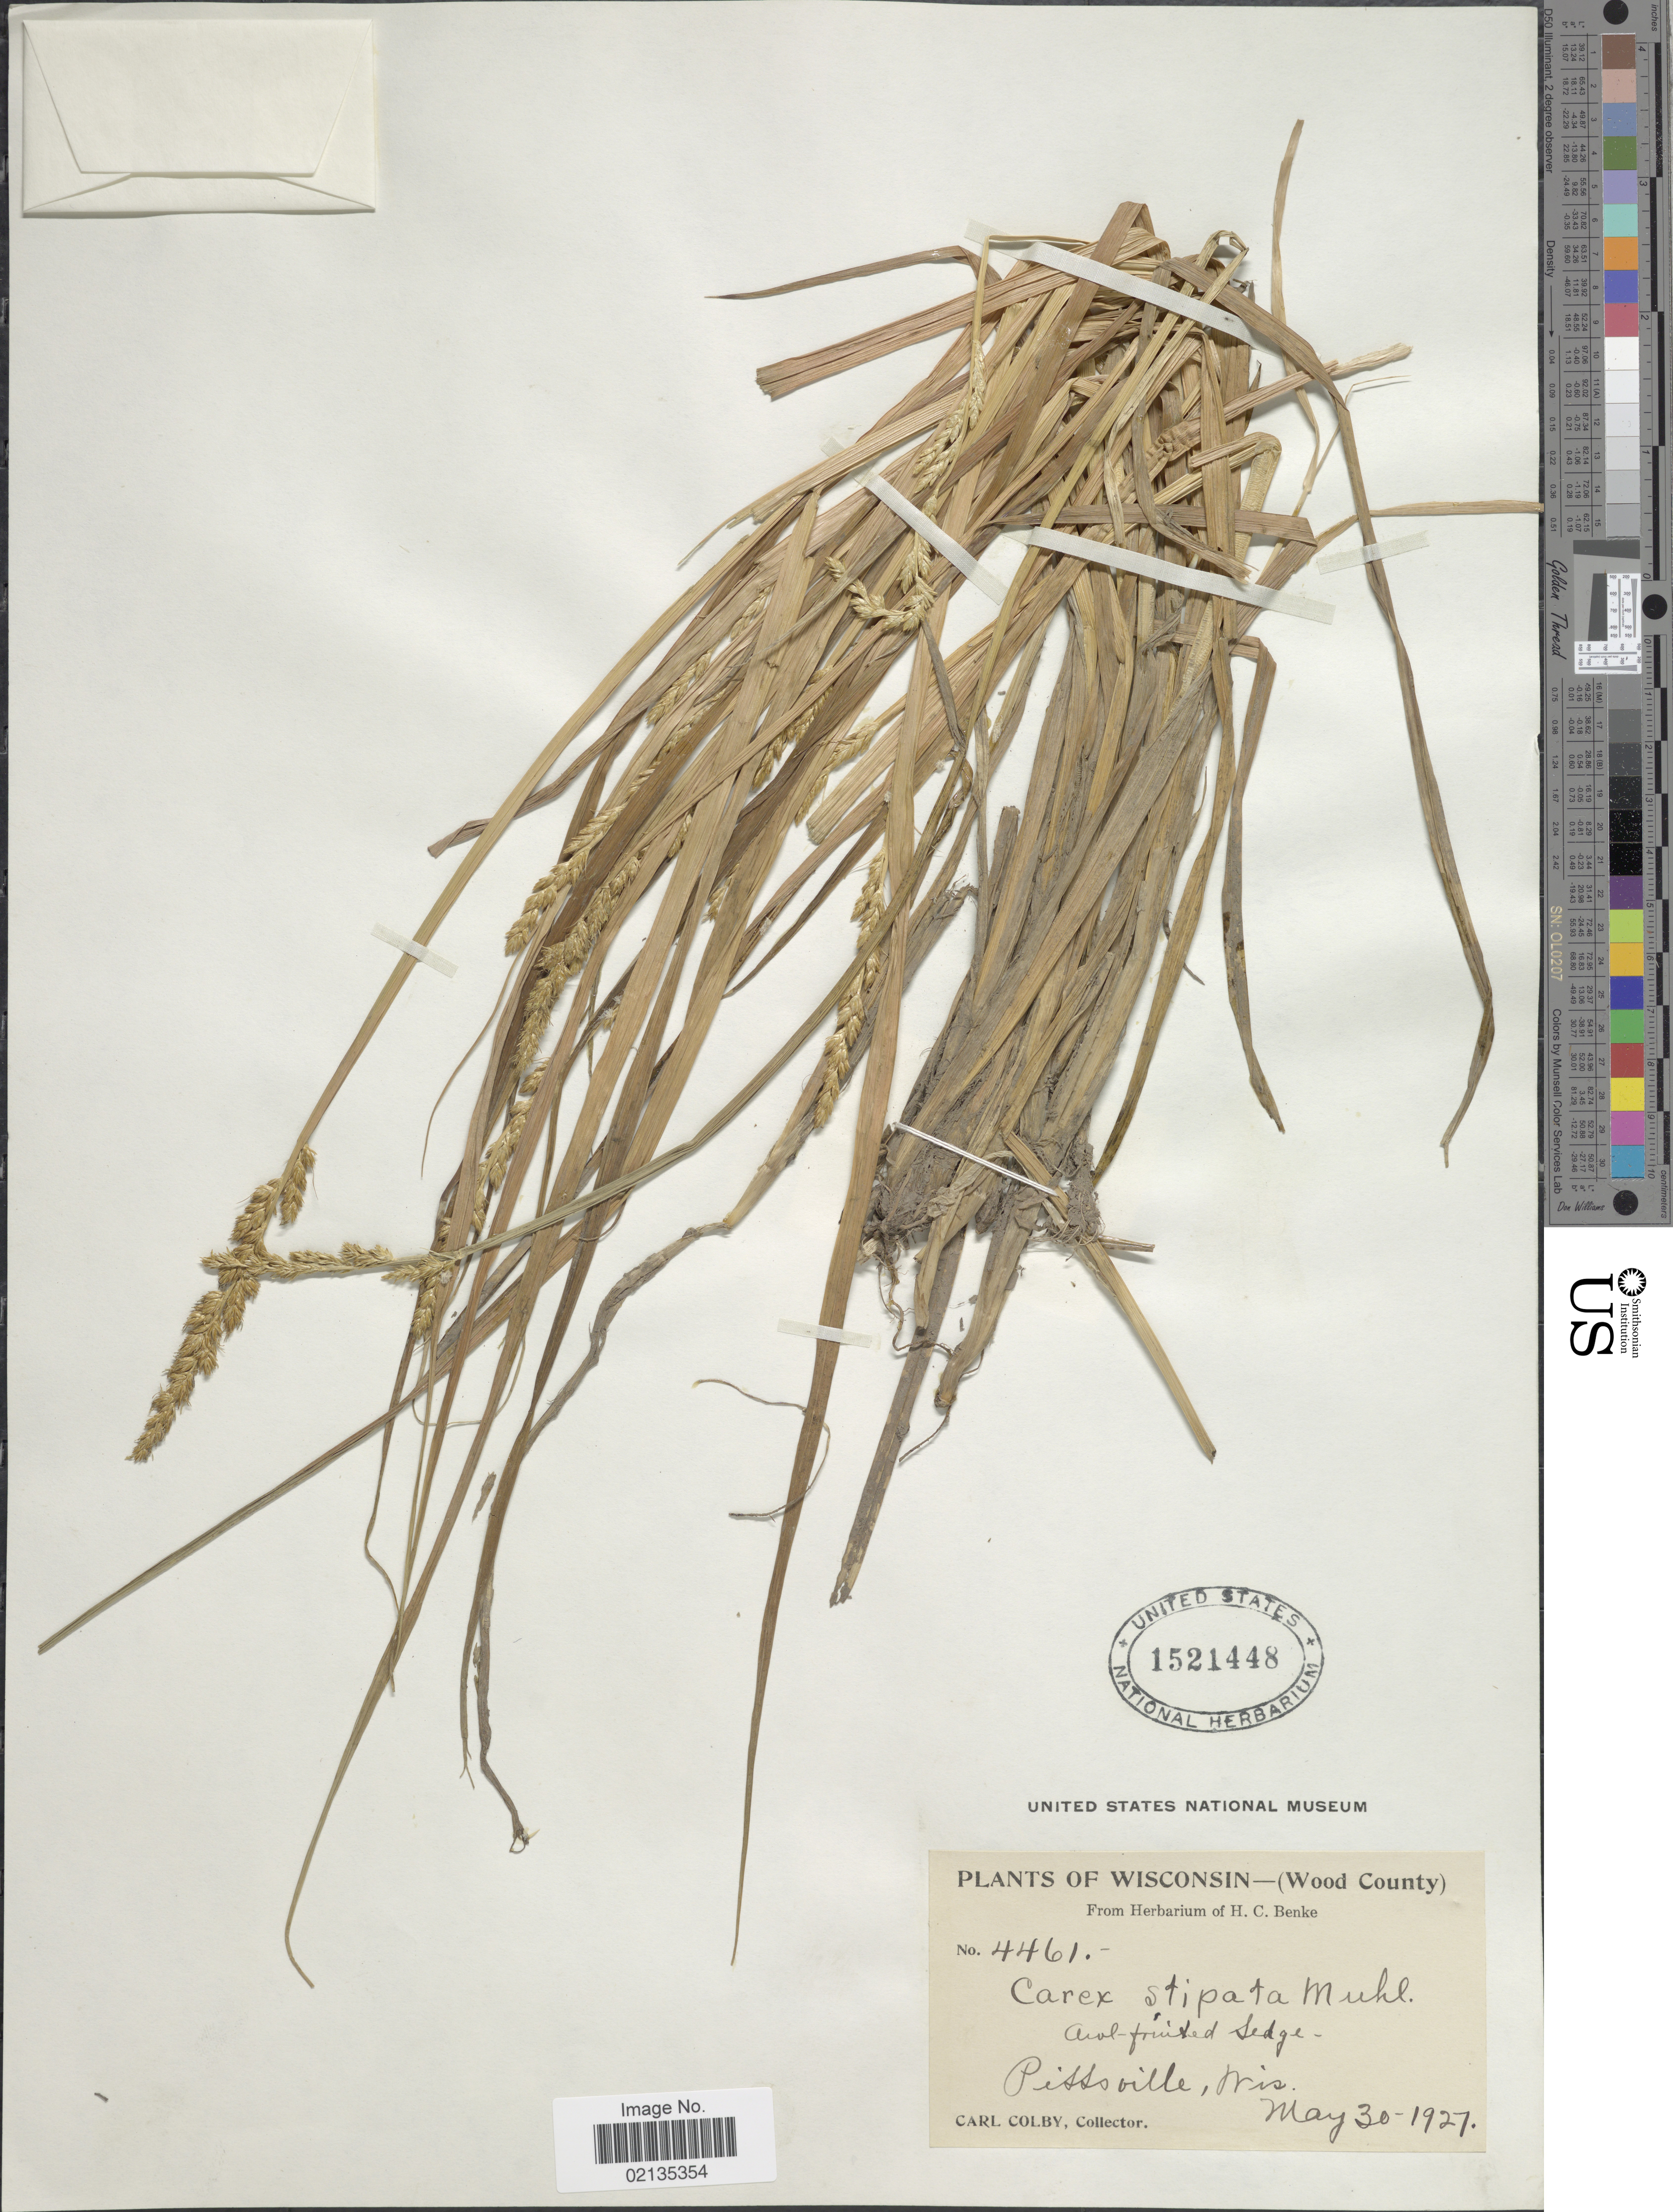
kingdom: Plantae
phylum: Tracheophyta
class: Liliopsida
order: Poales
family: Cyperaceae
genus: Carex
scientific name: Carex stipata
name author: Muhl. ex Willd.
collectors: C. Colby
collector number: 4461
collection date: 1927-05-30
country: United States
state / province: Wisconsin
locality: (Wood County), Pittsville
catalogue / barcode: US 1521448